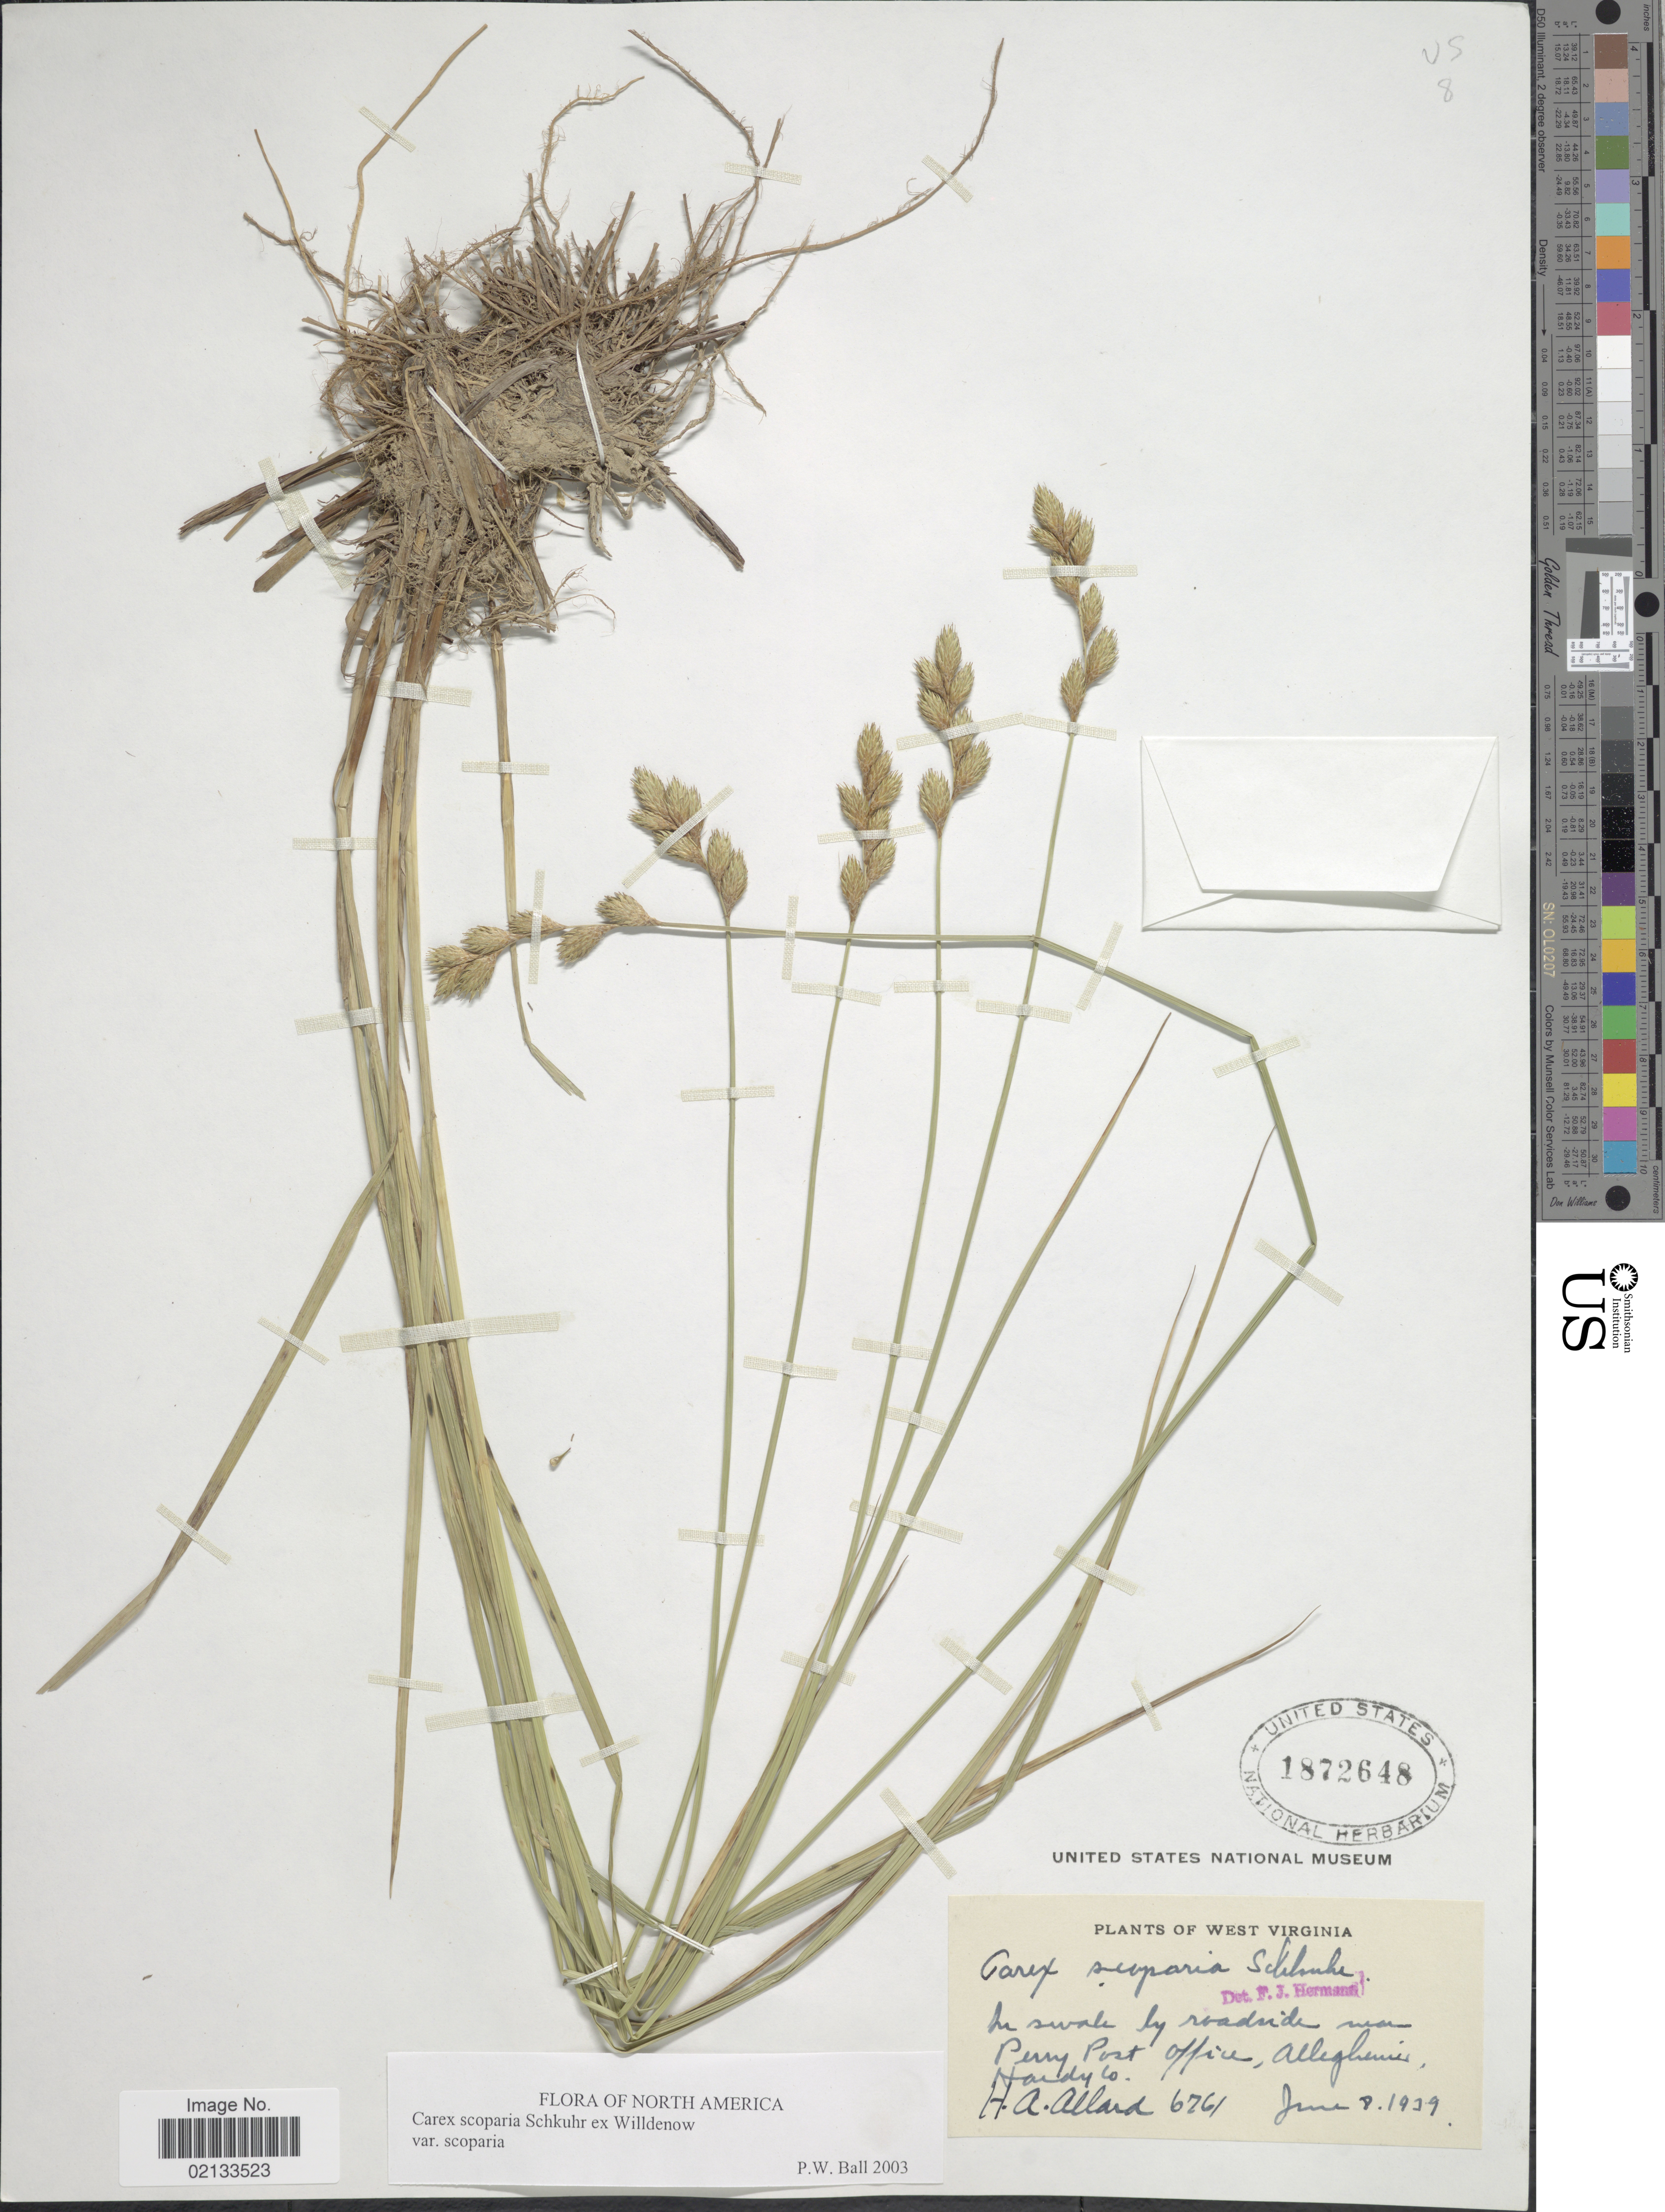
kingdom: Plantae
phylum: Tracheophyta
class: Liliopsida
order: Poales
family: Cyperaceae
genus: Carex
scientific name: Carex scoparia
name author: Schkuhr ex Willd.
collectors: H. A. Allard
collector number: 6761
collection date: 1939-06-08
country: United States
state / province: West Virginia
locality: In swale by roadside near Perry Post Office, Alleghenies, Hardy Co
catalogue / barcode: US 1872648